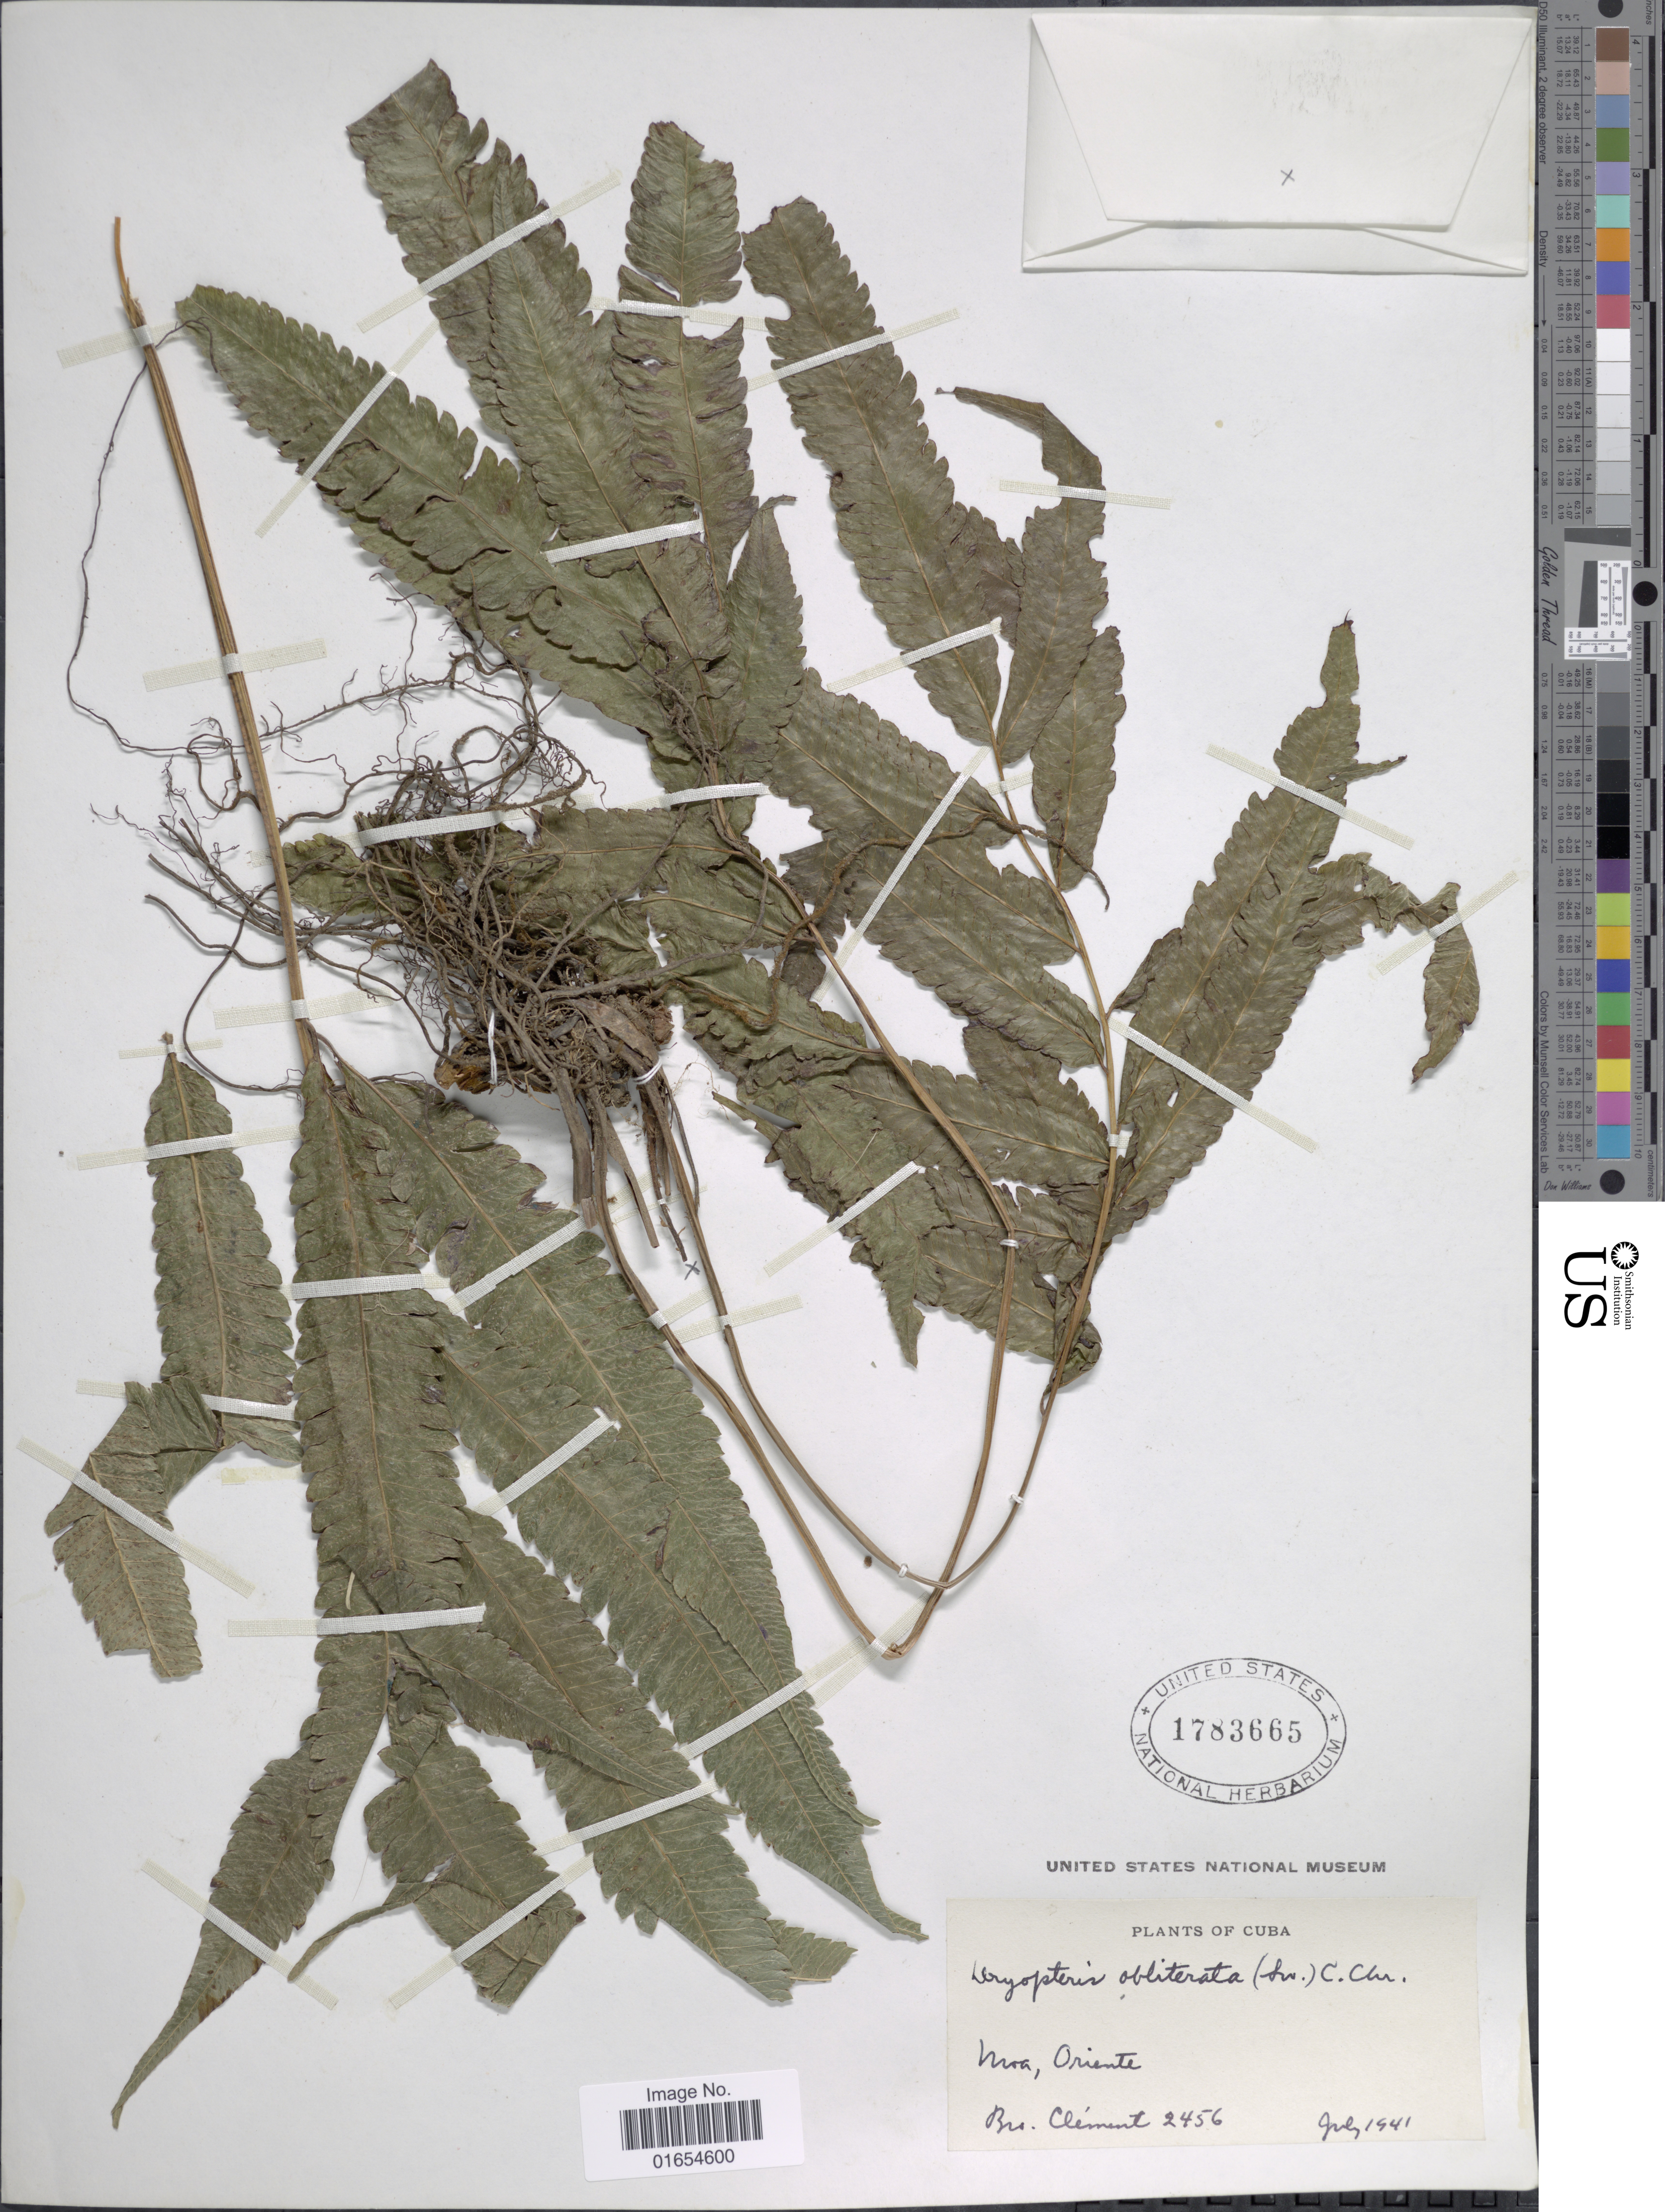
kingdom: Plantae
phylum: Tracheophyta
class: Polypodiopsida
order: Polypodiales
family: Thelypteridaceae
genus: Goniopteris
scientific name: Goniopteris obliterata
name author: (Sw.) C. Presl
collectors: B. Clement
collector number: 2456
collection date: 1941-07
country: Cuba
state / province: Oriente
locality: Moa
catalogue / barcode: US 1783665